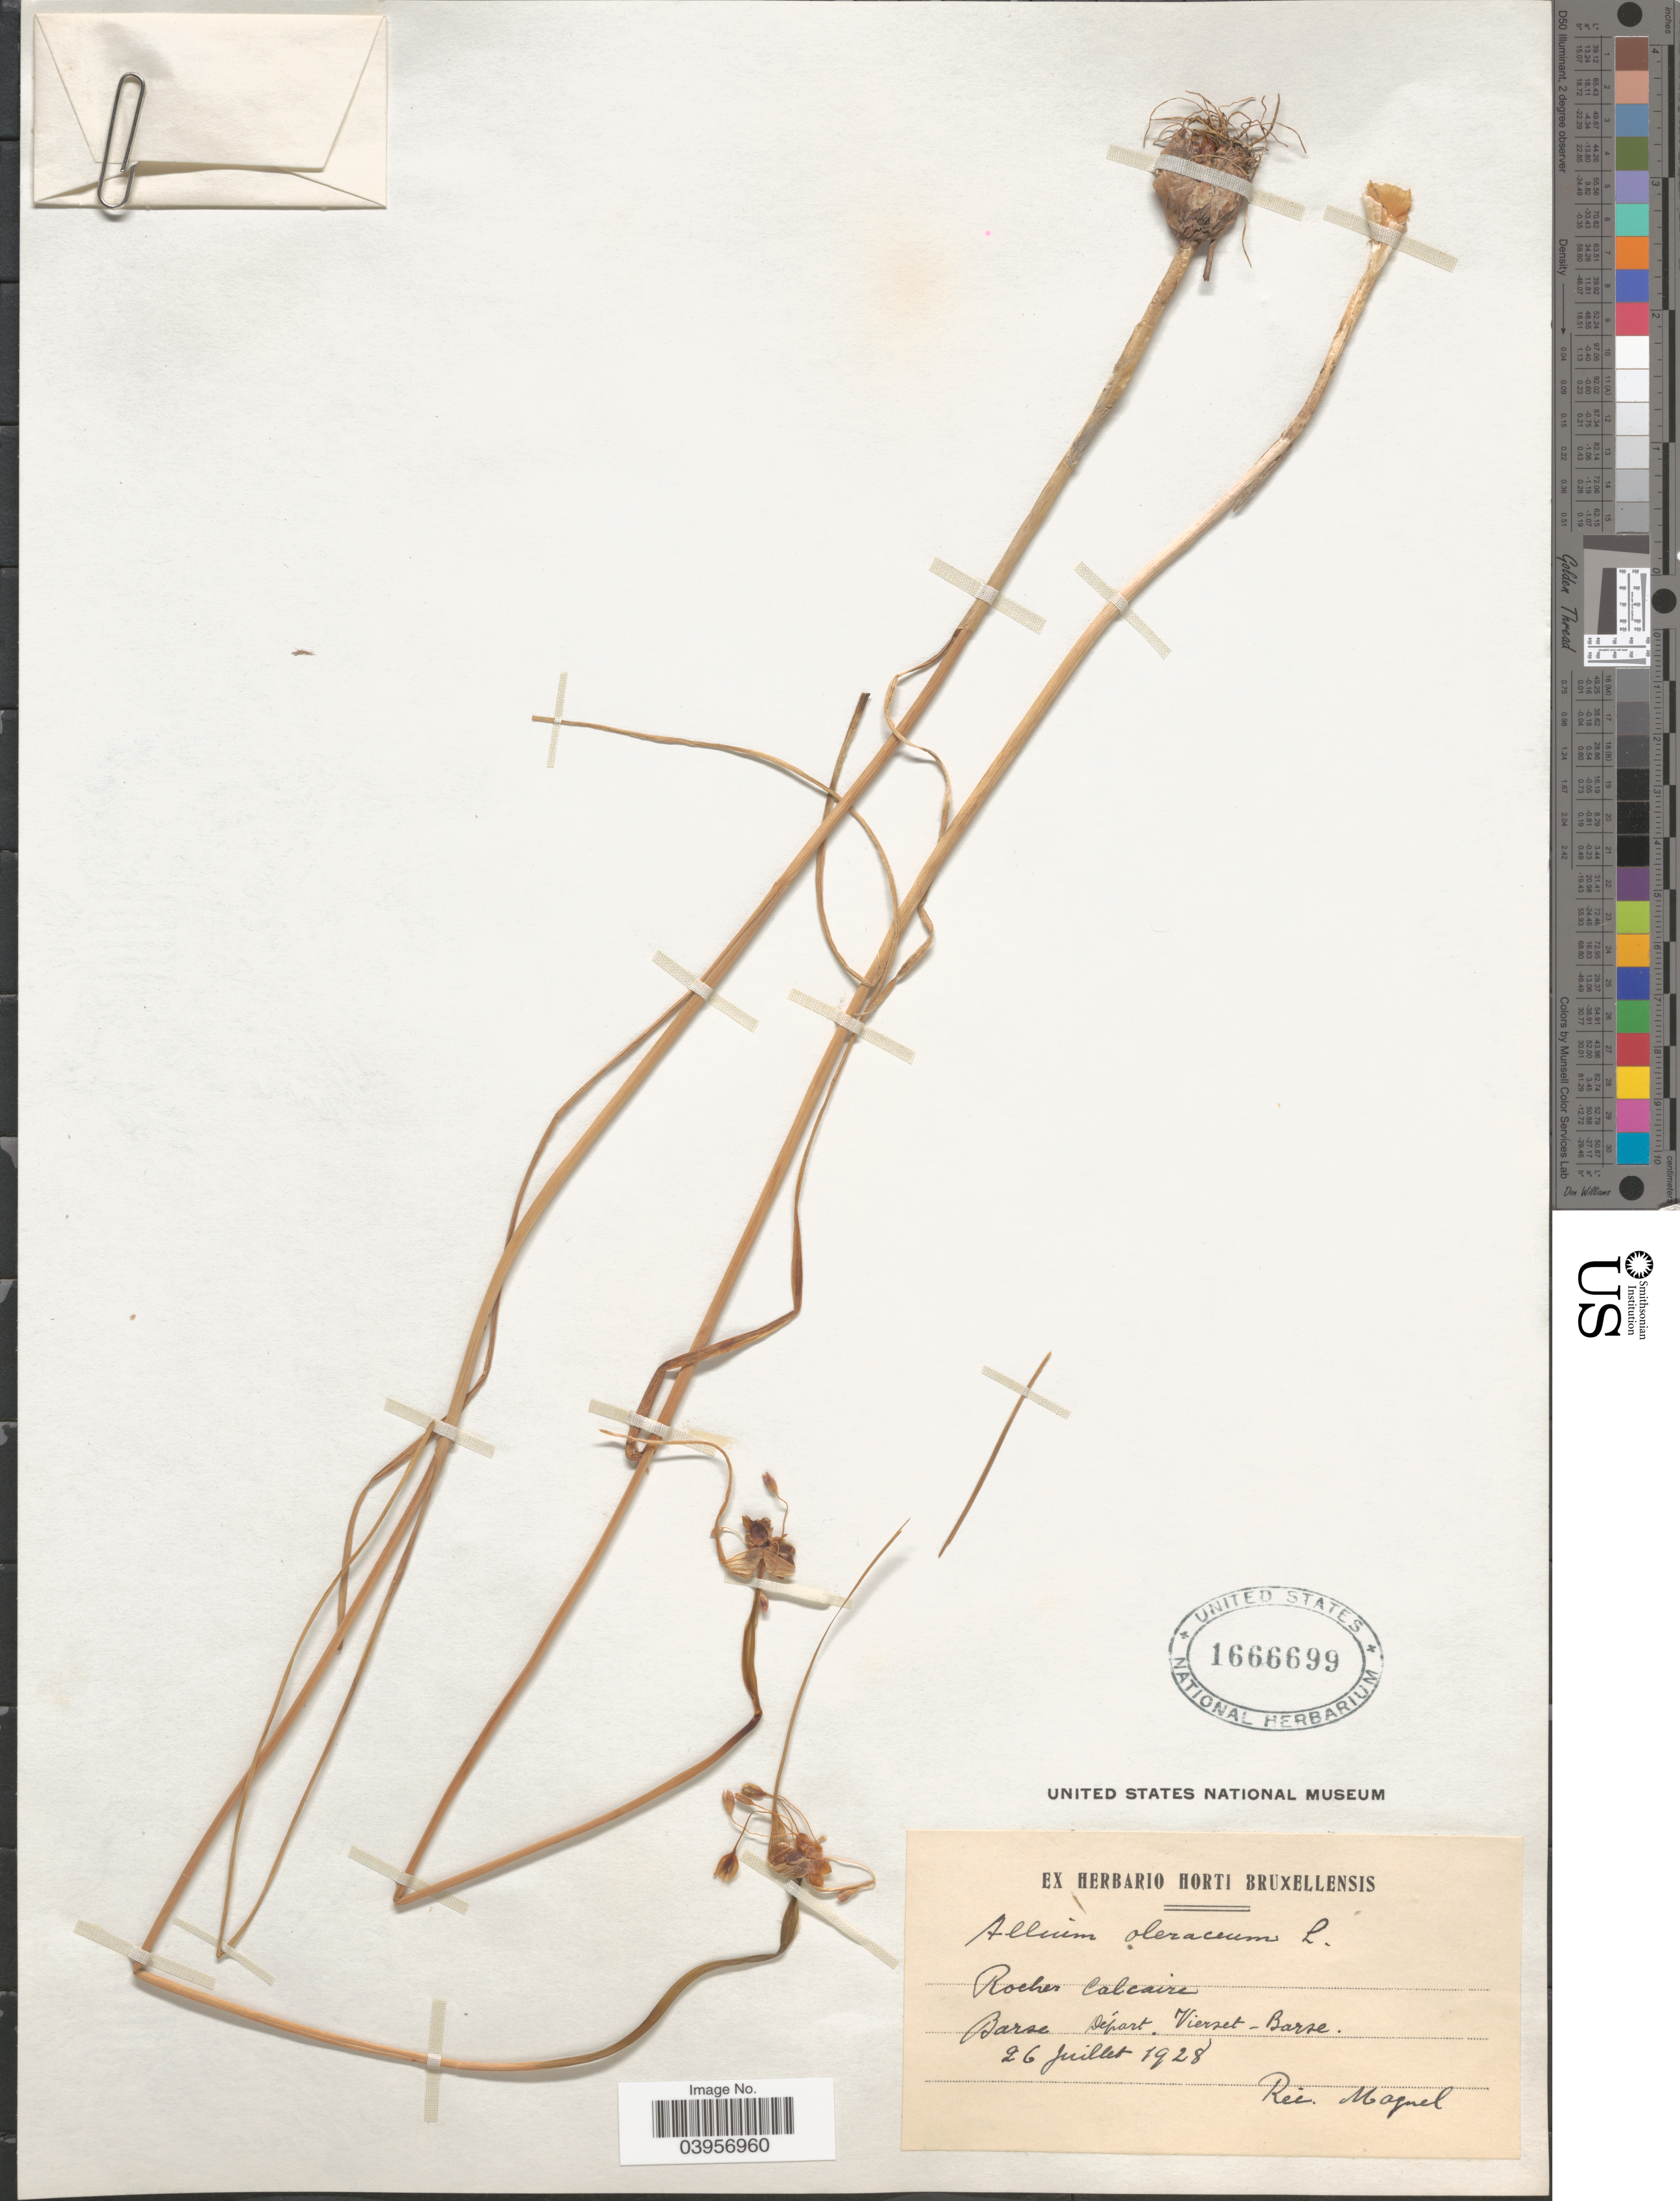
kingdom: Plantae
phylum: Tracheophyta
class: Liliopsida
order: Asparagales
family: Amaryllidaceae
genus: Allium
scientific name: Allium oleraceum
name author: L.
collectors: R. Magnel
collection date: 1928-07-26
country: Belgium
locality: Rocher Calcaire. Barse Départ. Vierset- Barse.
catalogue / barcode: US 1666699